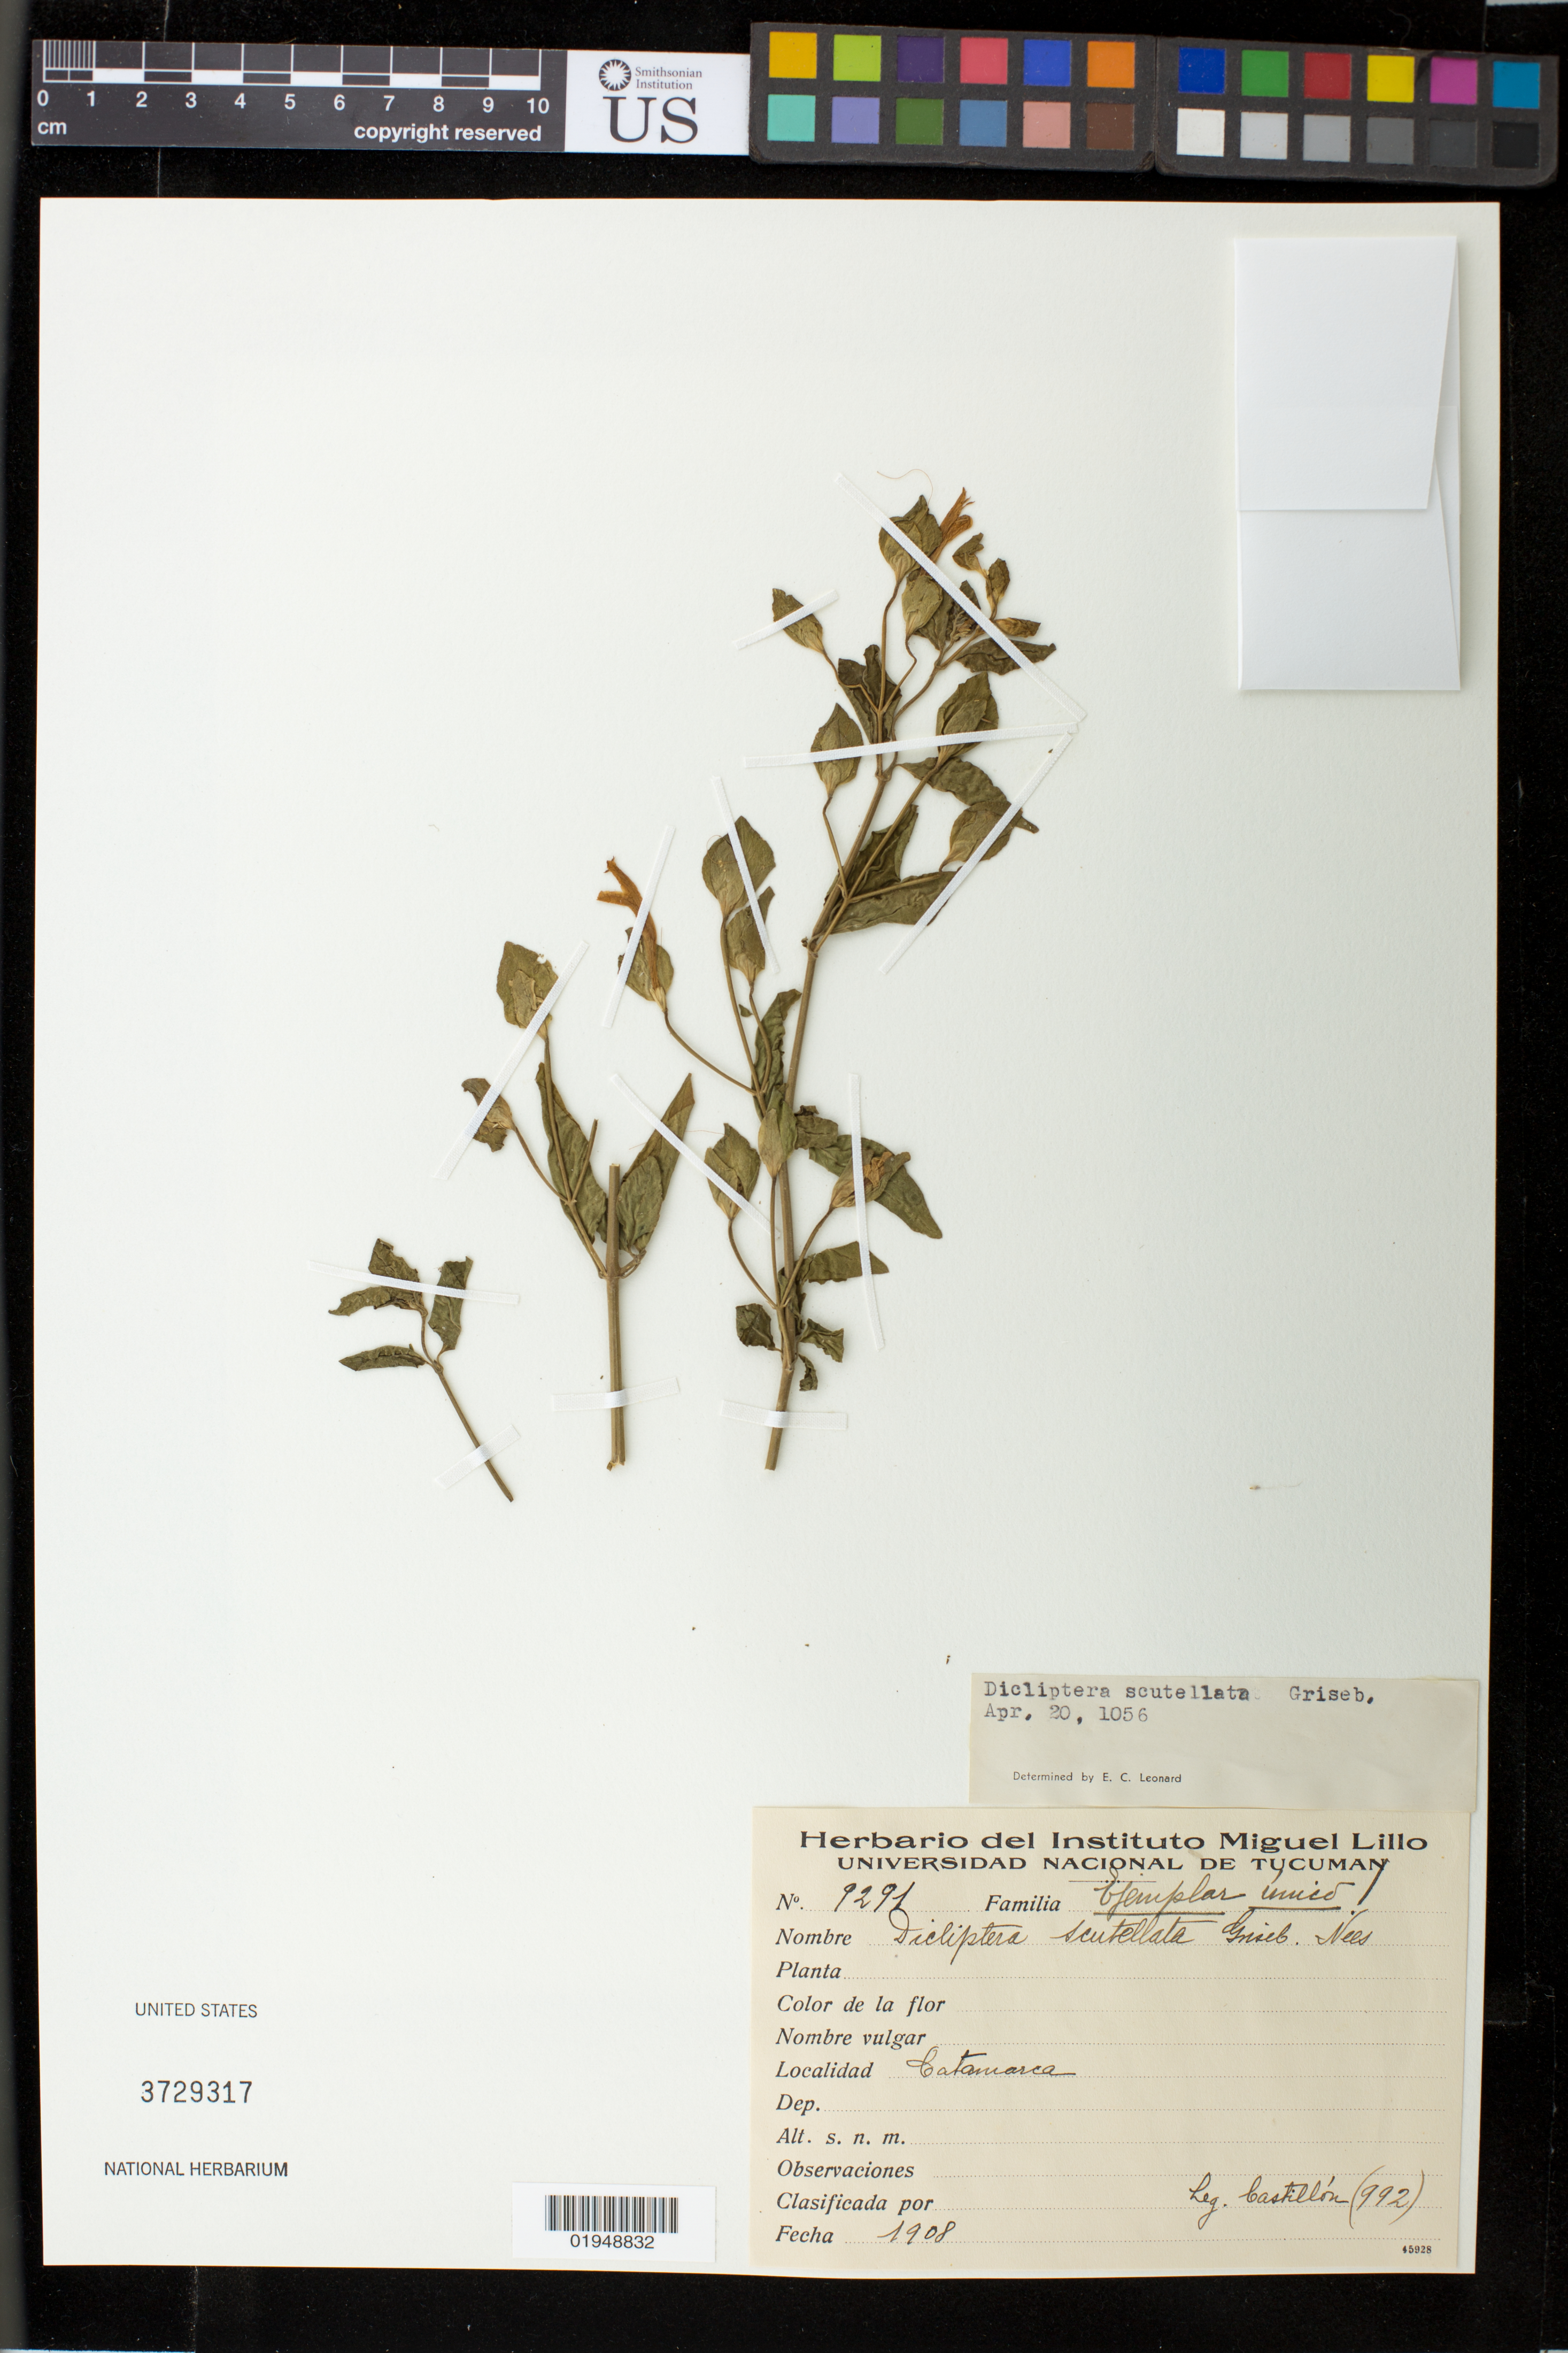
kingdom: Plantae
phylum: Tracheophyta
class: Magnoliopsida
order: Lamiales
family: Acanthaceae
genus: Dicliptera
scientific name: Dicliptera scutellata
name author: Griseb.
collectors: Castillon, --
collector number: (992)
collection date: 1908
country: Argentina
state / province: Catamarca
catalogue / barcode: US 3729317